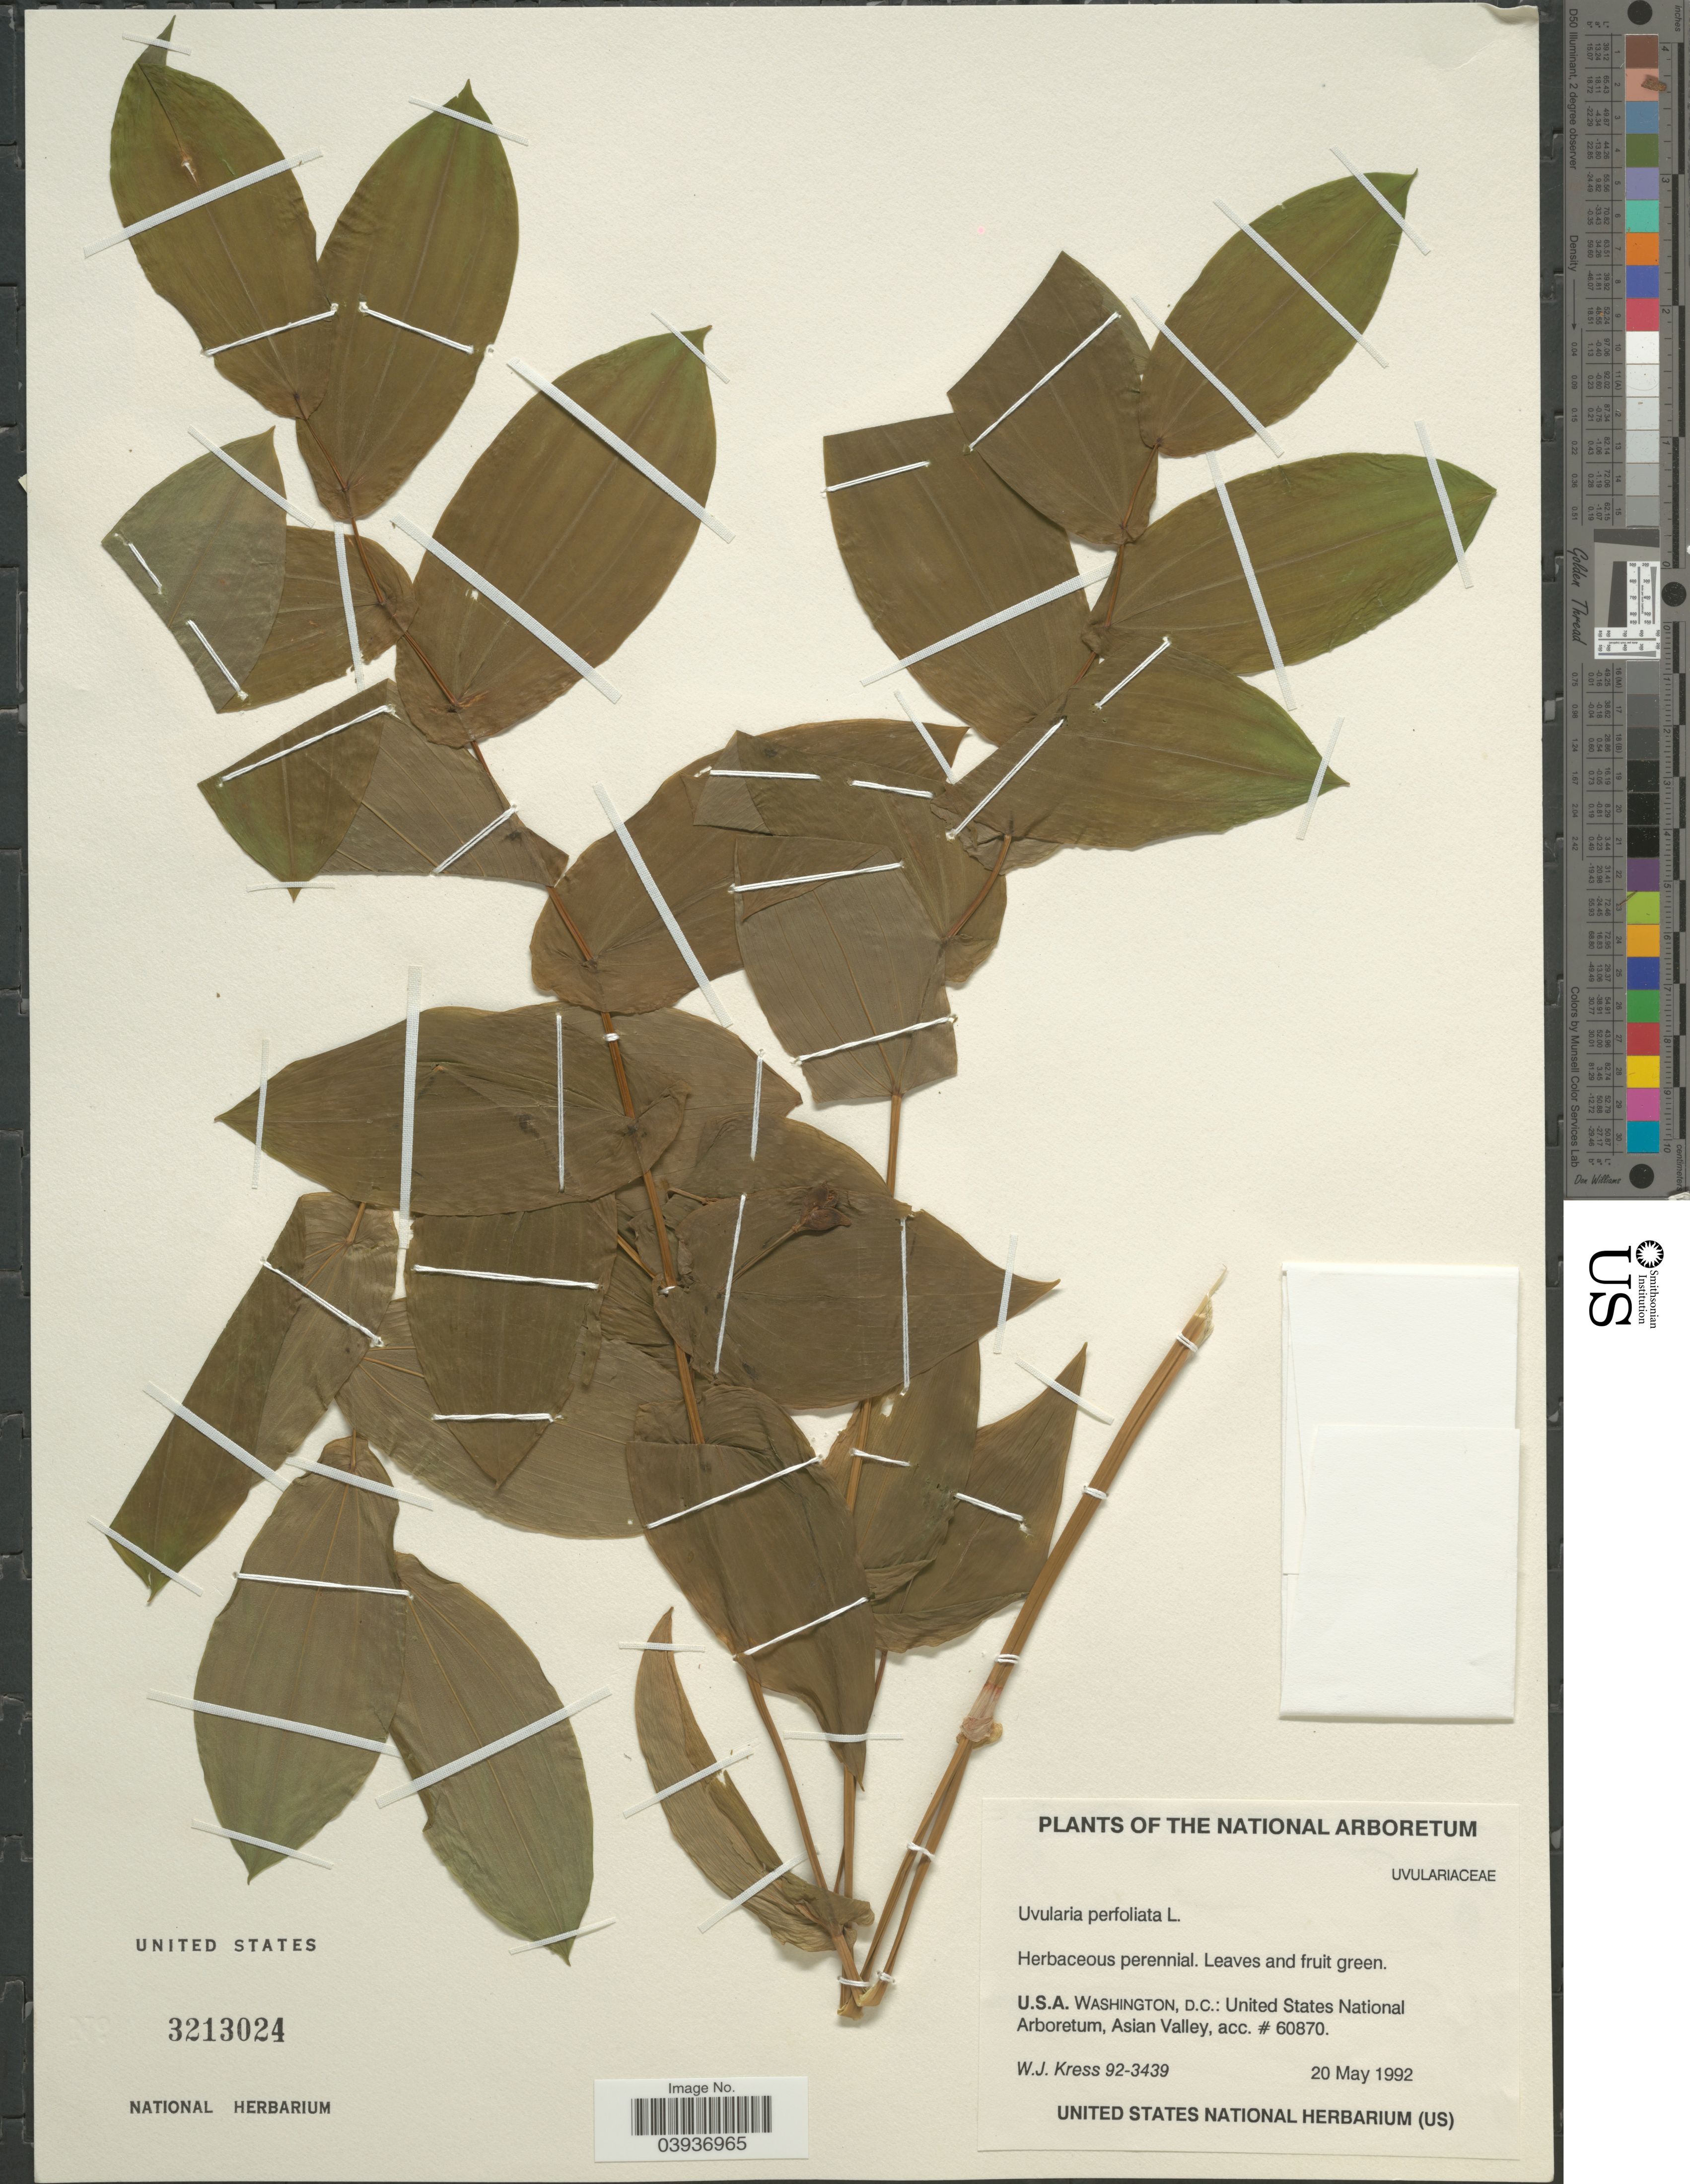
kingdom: Plantae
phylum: Tracheophyta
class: Liliopsida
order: Liliales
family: Colchicaceae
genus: Uvularia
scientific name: Uvularia perfoliata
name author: L.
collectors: W. J. Kress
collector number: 92-3439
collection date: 1992-05-20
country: United States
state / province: District of Columbia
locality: Washington, D.C.: United States National Arboretum, Asian Valley.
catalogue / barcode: US 3213024